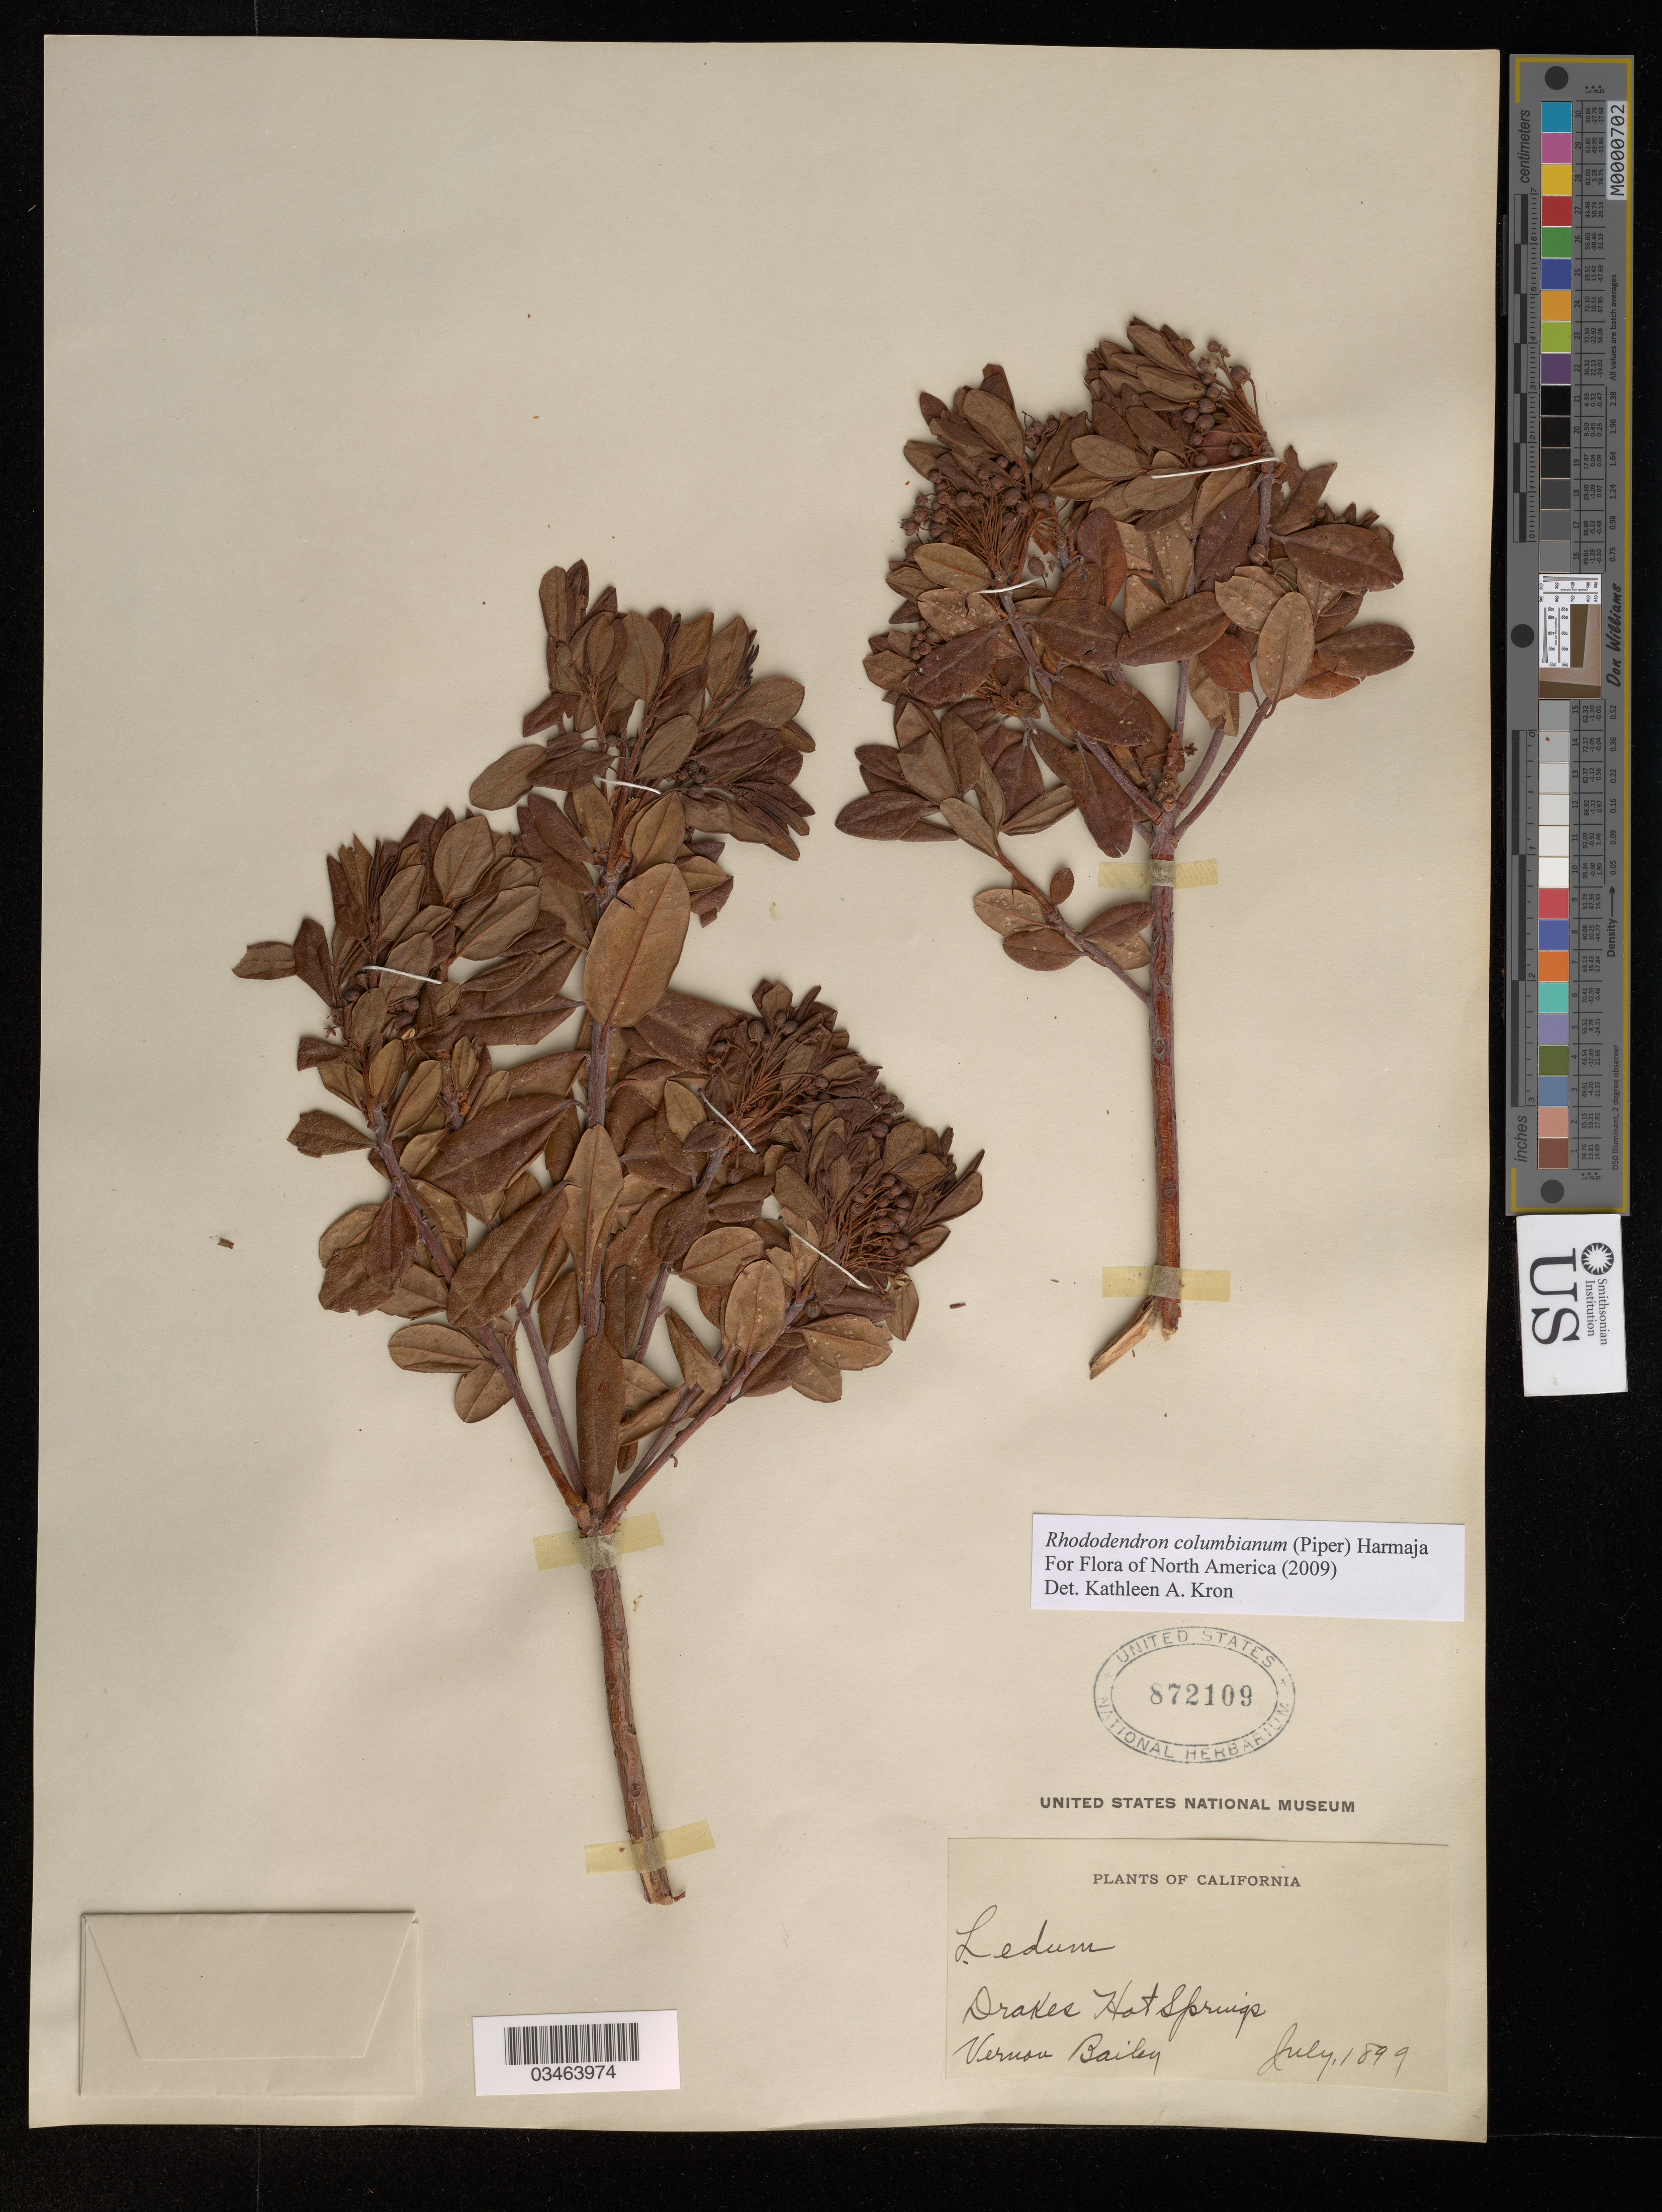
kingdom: Plantae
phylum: Tracheophyta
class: Magnoliopsida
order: Ericales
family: Ericaceae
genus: Rhododendron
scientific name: Rhododendron columbianum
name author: (Piper) Harmaja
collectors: V. Bailey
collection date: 1899-07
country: United States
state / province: California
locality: Drakes Hot Springs.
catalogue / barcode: US 872109